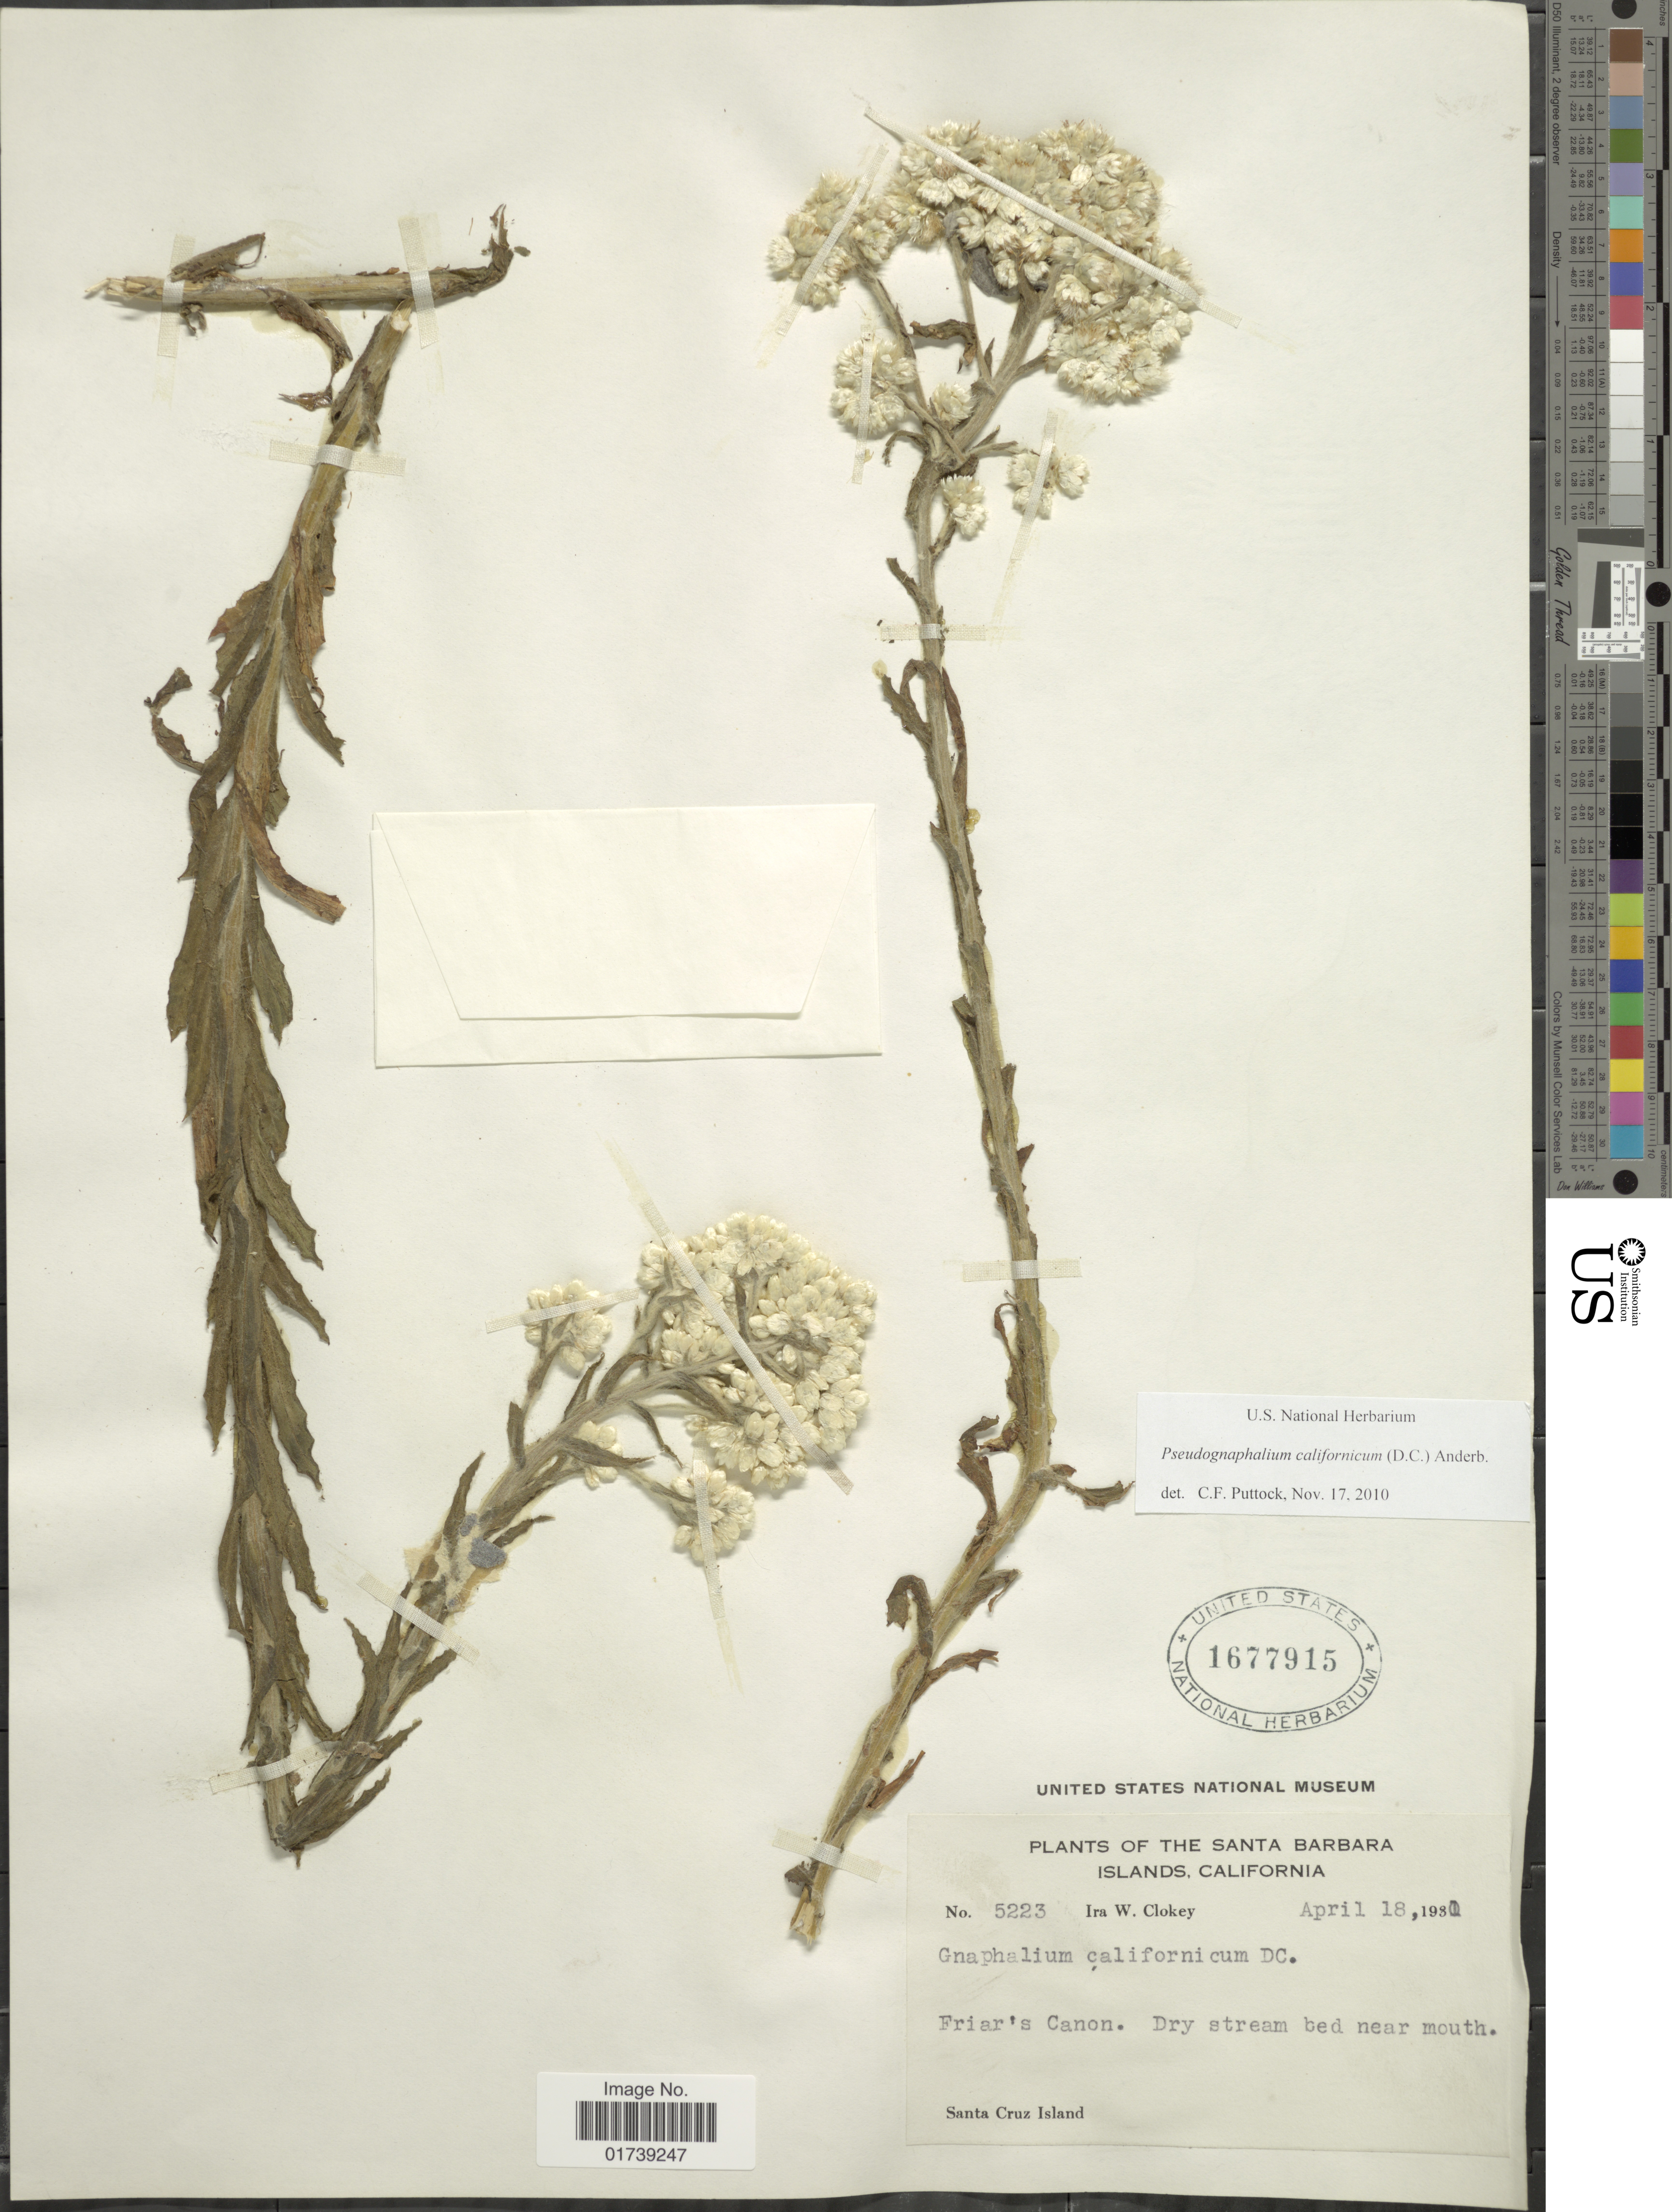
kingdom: Plantae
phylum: Tracheophyta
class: Magnoliopsida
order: Asterales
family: Asteraceae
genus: Pseudognaphalium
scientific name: Pseudognaphalium californicum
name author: (DC.) Anderb.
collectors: I. W. Clokey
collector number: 5223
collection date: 1981-04-18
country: United States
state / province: California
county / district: Santa Barbara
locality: Santa Barbara Islands, Friar's Canon, Santa Cruz Island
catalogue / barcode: US 1677915